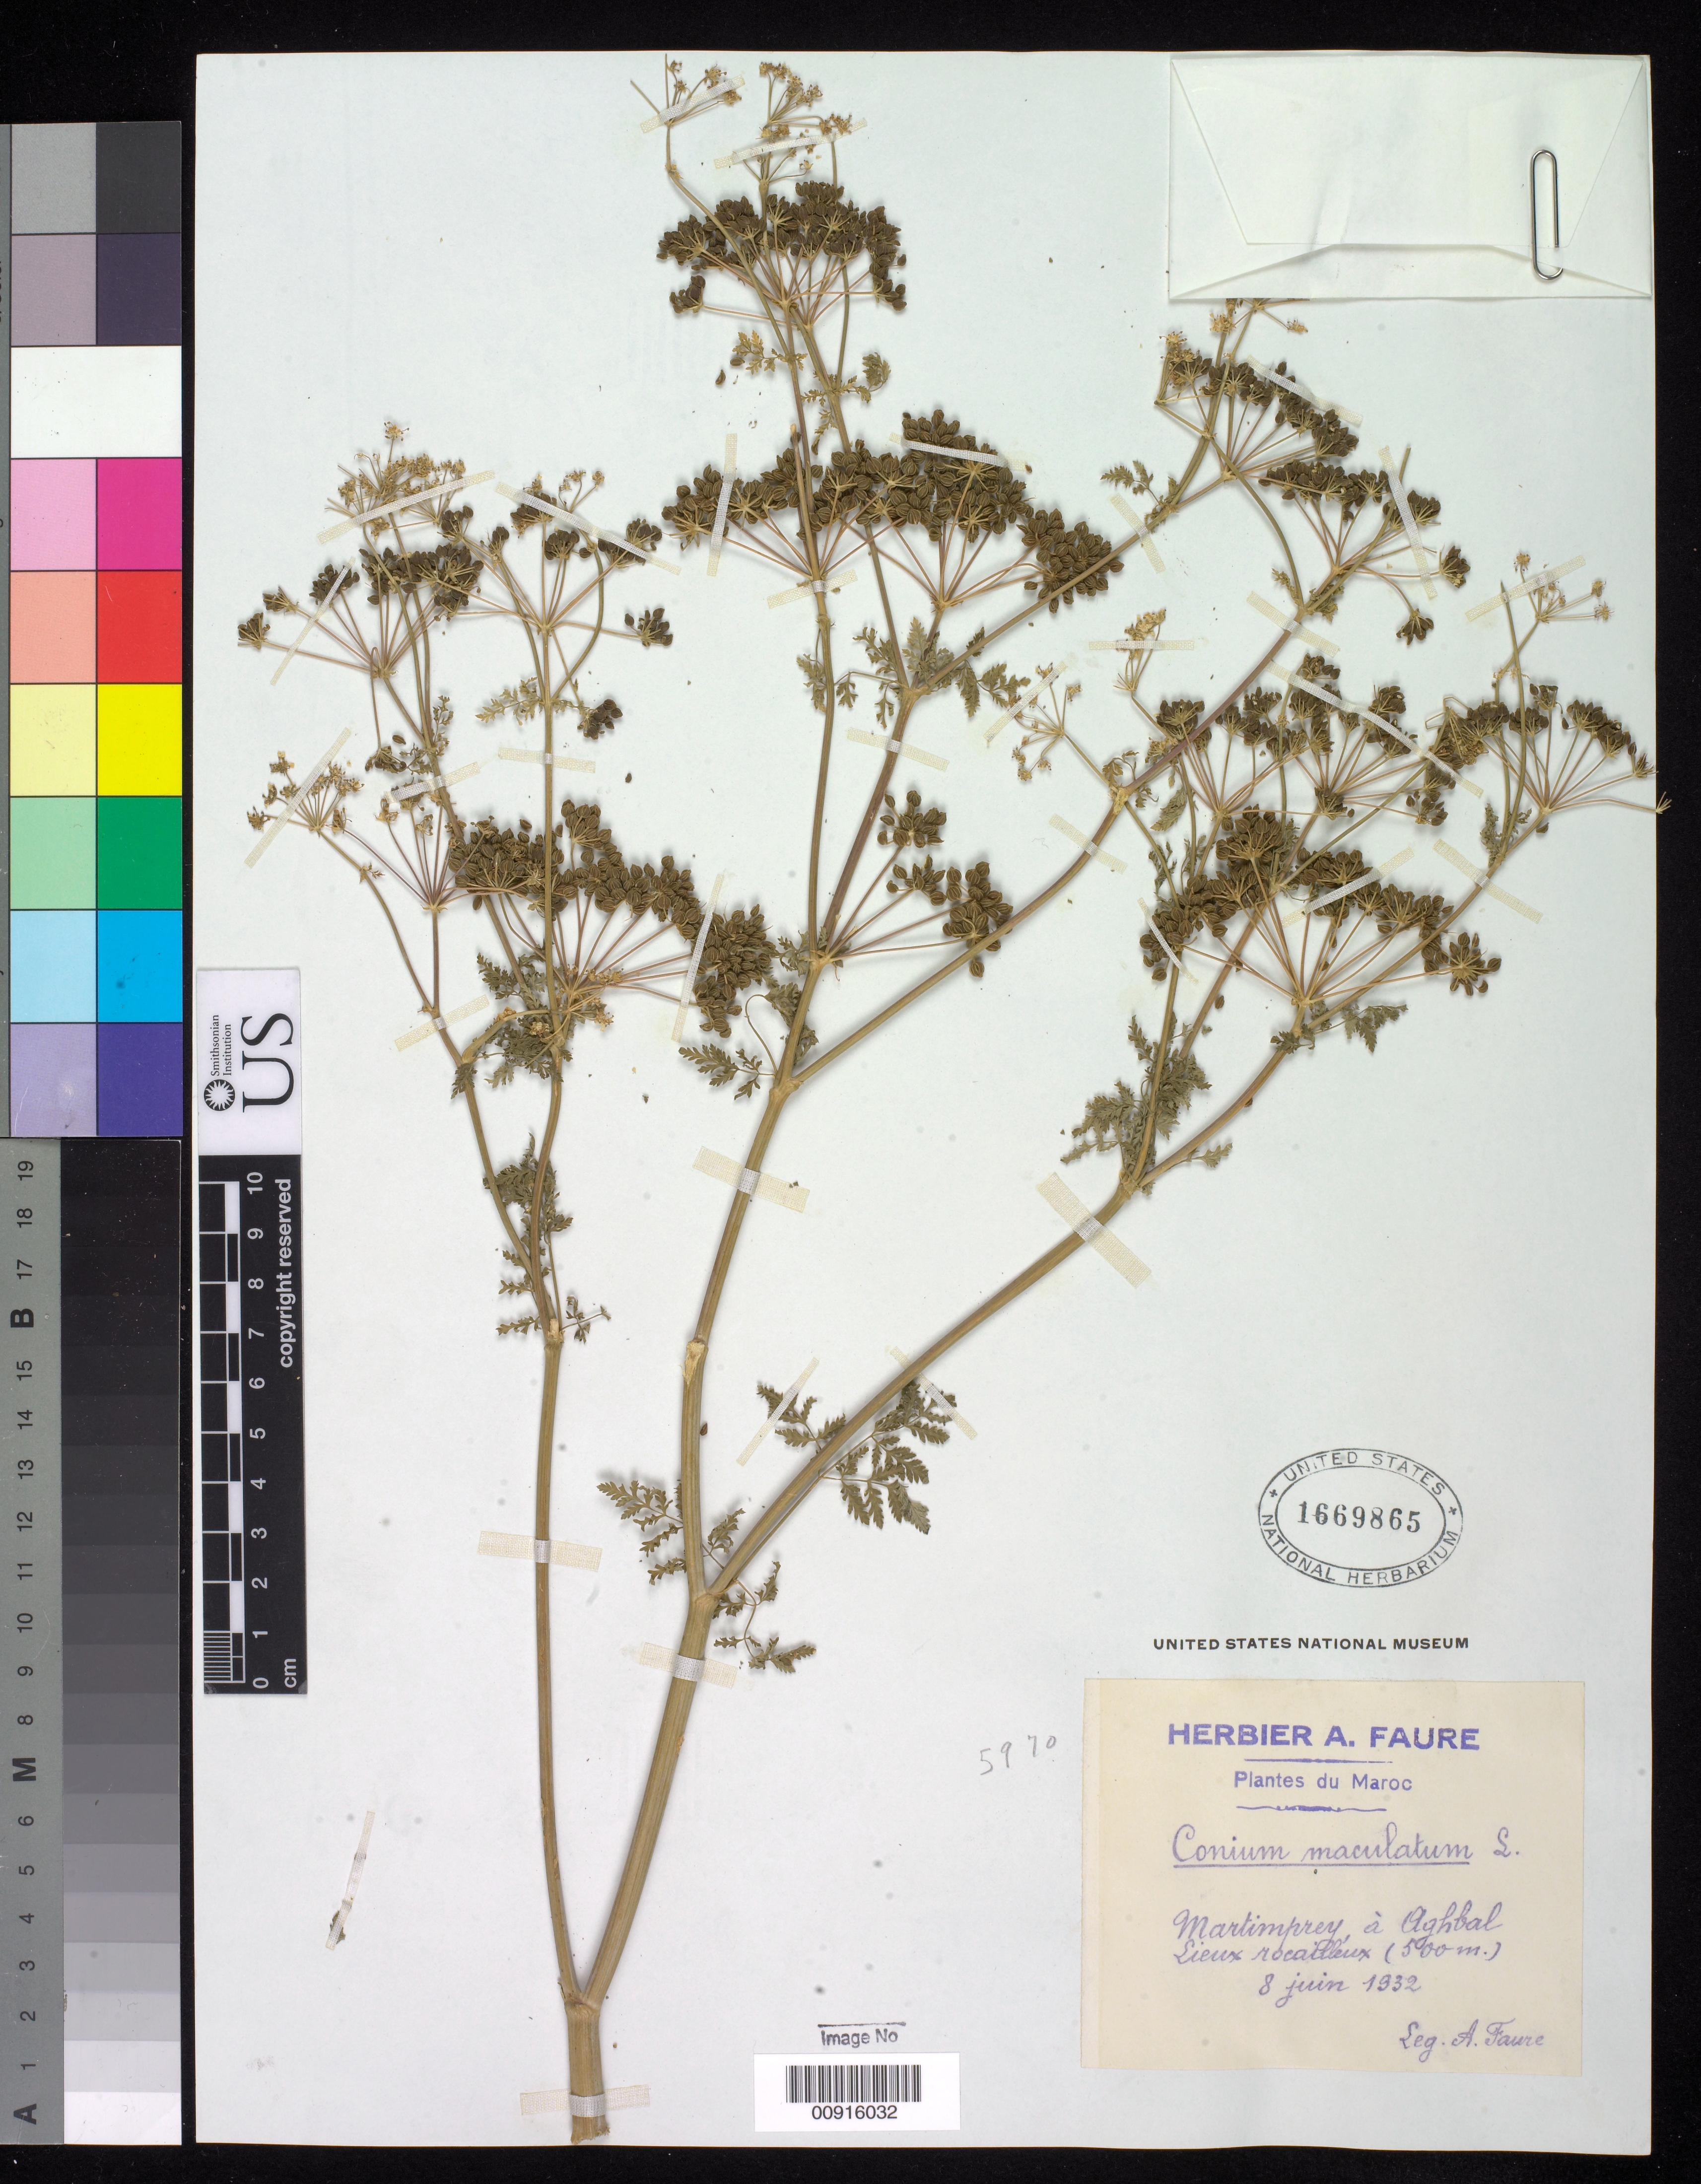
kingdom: Plantae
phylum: Tracheophyta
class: Magnoliopsida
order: Apiales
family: Apiaceae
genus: Conium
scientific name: Conium maculatum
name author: L.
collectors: A. Faure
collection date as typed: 08 Jun 1932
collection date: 1932-06-08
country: Morocco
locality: Martimprey aAghbal Lieux rocailleux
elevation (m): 500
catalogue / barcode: US 1669865